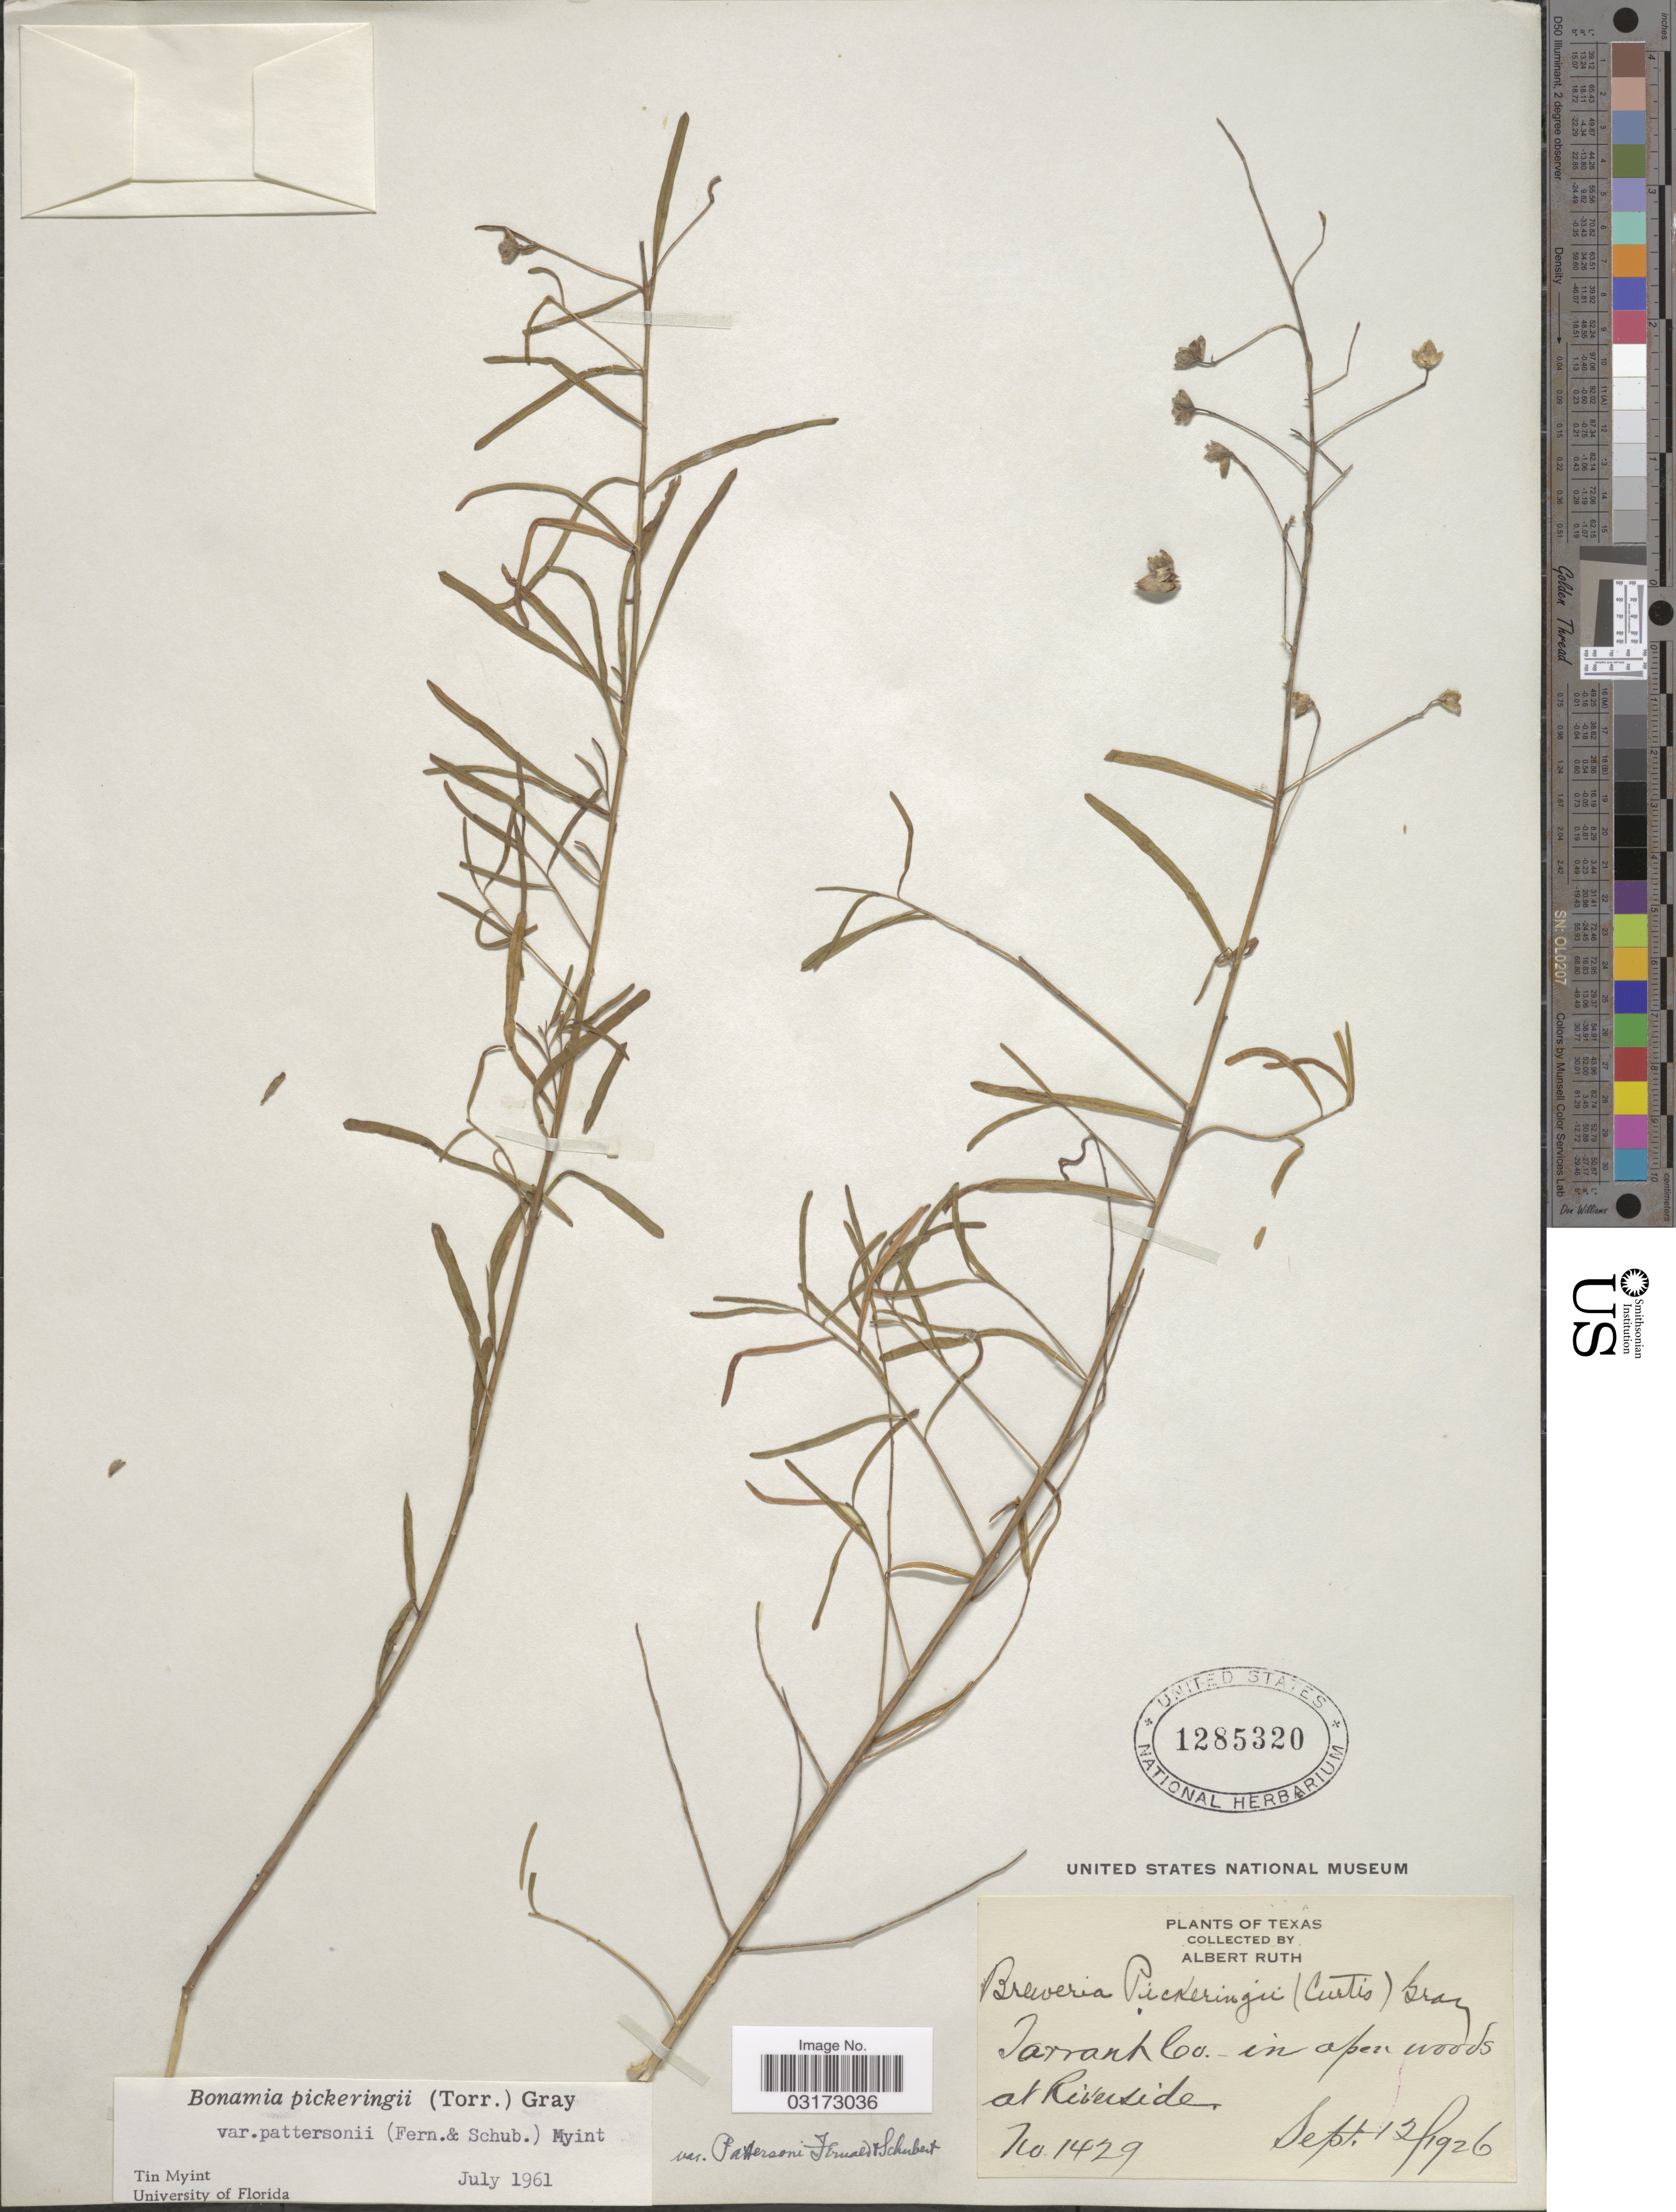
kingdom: Plantae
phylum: Tracheophyta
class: Magnoliopsida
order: Solanales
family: Convolvulaceae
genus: Stylisma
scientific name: Stylisma pickeringii var. pattersonii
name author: (Fernald & B.G. Schub.) Myint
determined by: Strong, Mark T., (BOT), Smithsonian Institution - National Museum of Natural History (UNITED STATES)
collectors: A. Ruth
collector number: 1429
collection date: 1926-09-12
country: United States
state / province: Texas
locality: Tarrant Co. At Riverside.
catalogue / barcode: US 1285320